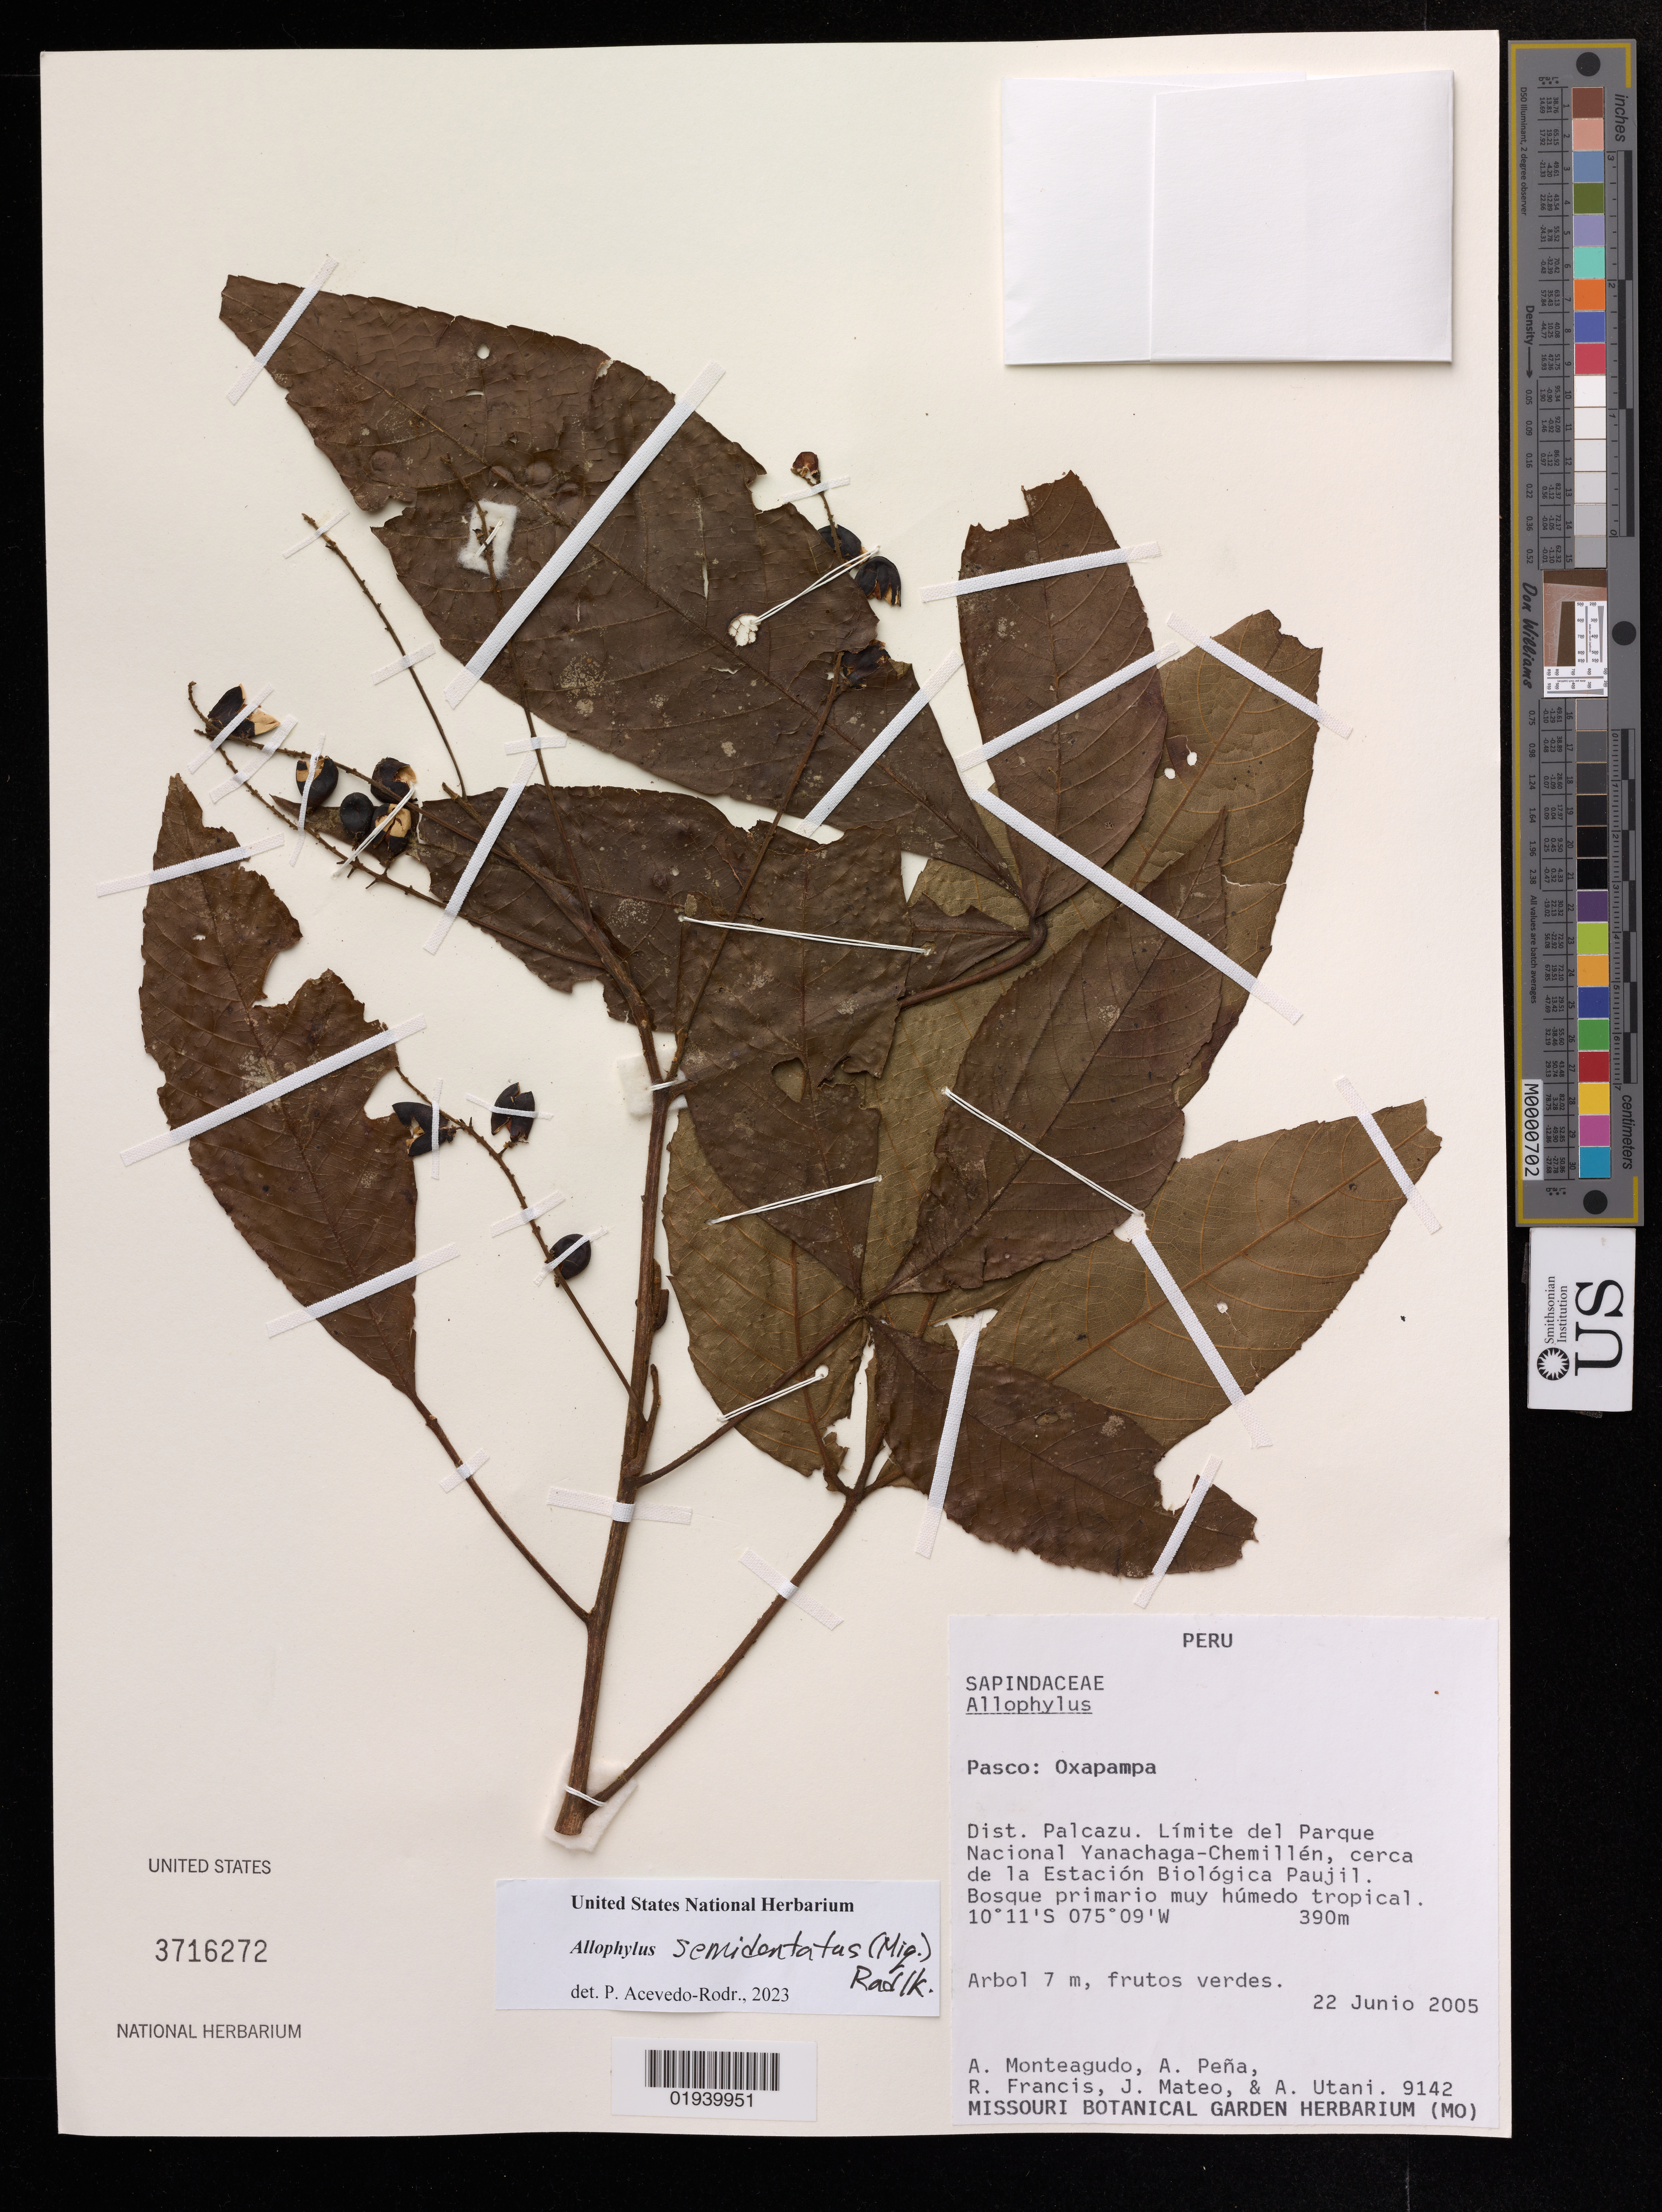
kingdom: Plantae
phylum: Tracheophyta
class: Magnoliopsida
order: Sapindales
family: Sapindaceae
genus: Allophylus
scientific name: Allophylus semidentatus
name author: (Miq.) Radlk.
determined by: Acevedo-Rodriguez, P., (US), Smithsonian Institution - National Museum of Natural History (UNITED STATES)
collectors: A. Monteagudo, A. Peña, R. Francis, J. Mateo & A. Utani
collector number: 9142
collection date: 2005-06-22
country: Peru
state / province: Pasco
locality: Oxapampa. Dist. Palcazu. Límite del Parque Nacional Yanachaga-Chemillén, cerca de la Estación Biológica Paujil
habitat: Bosque primario muy húmedo tropical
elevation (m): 390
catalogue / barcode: US 3716272